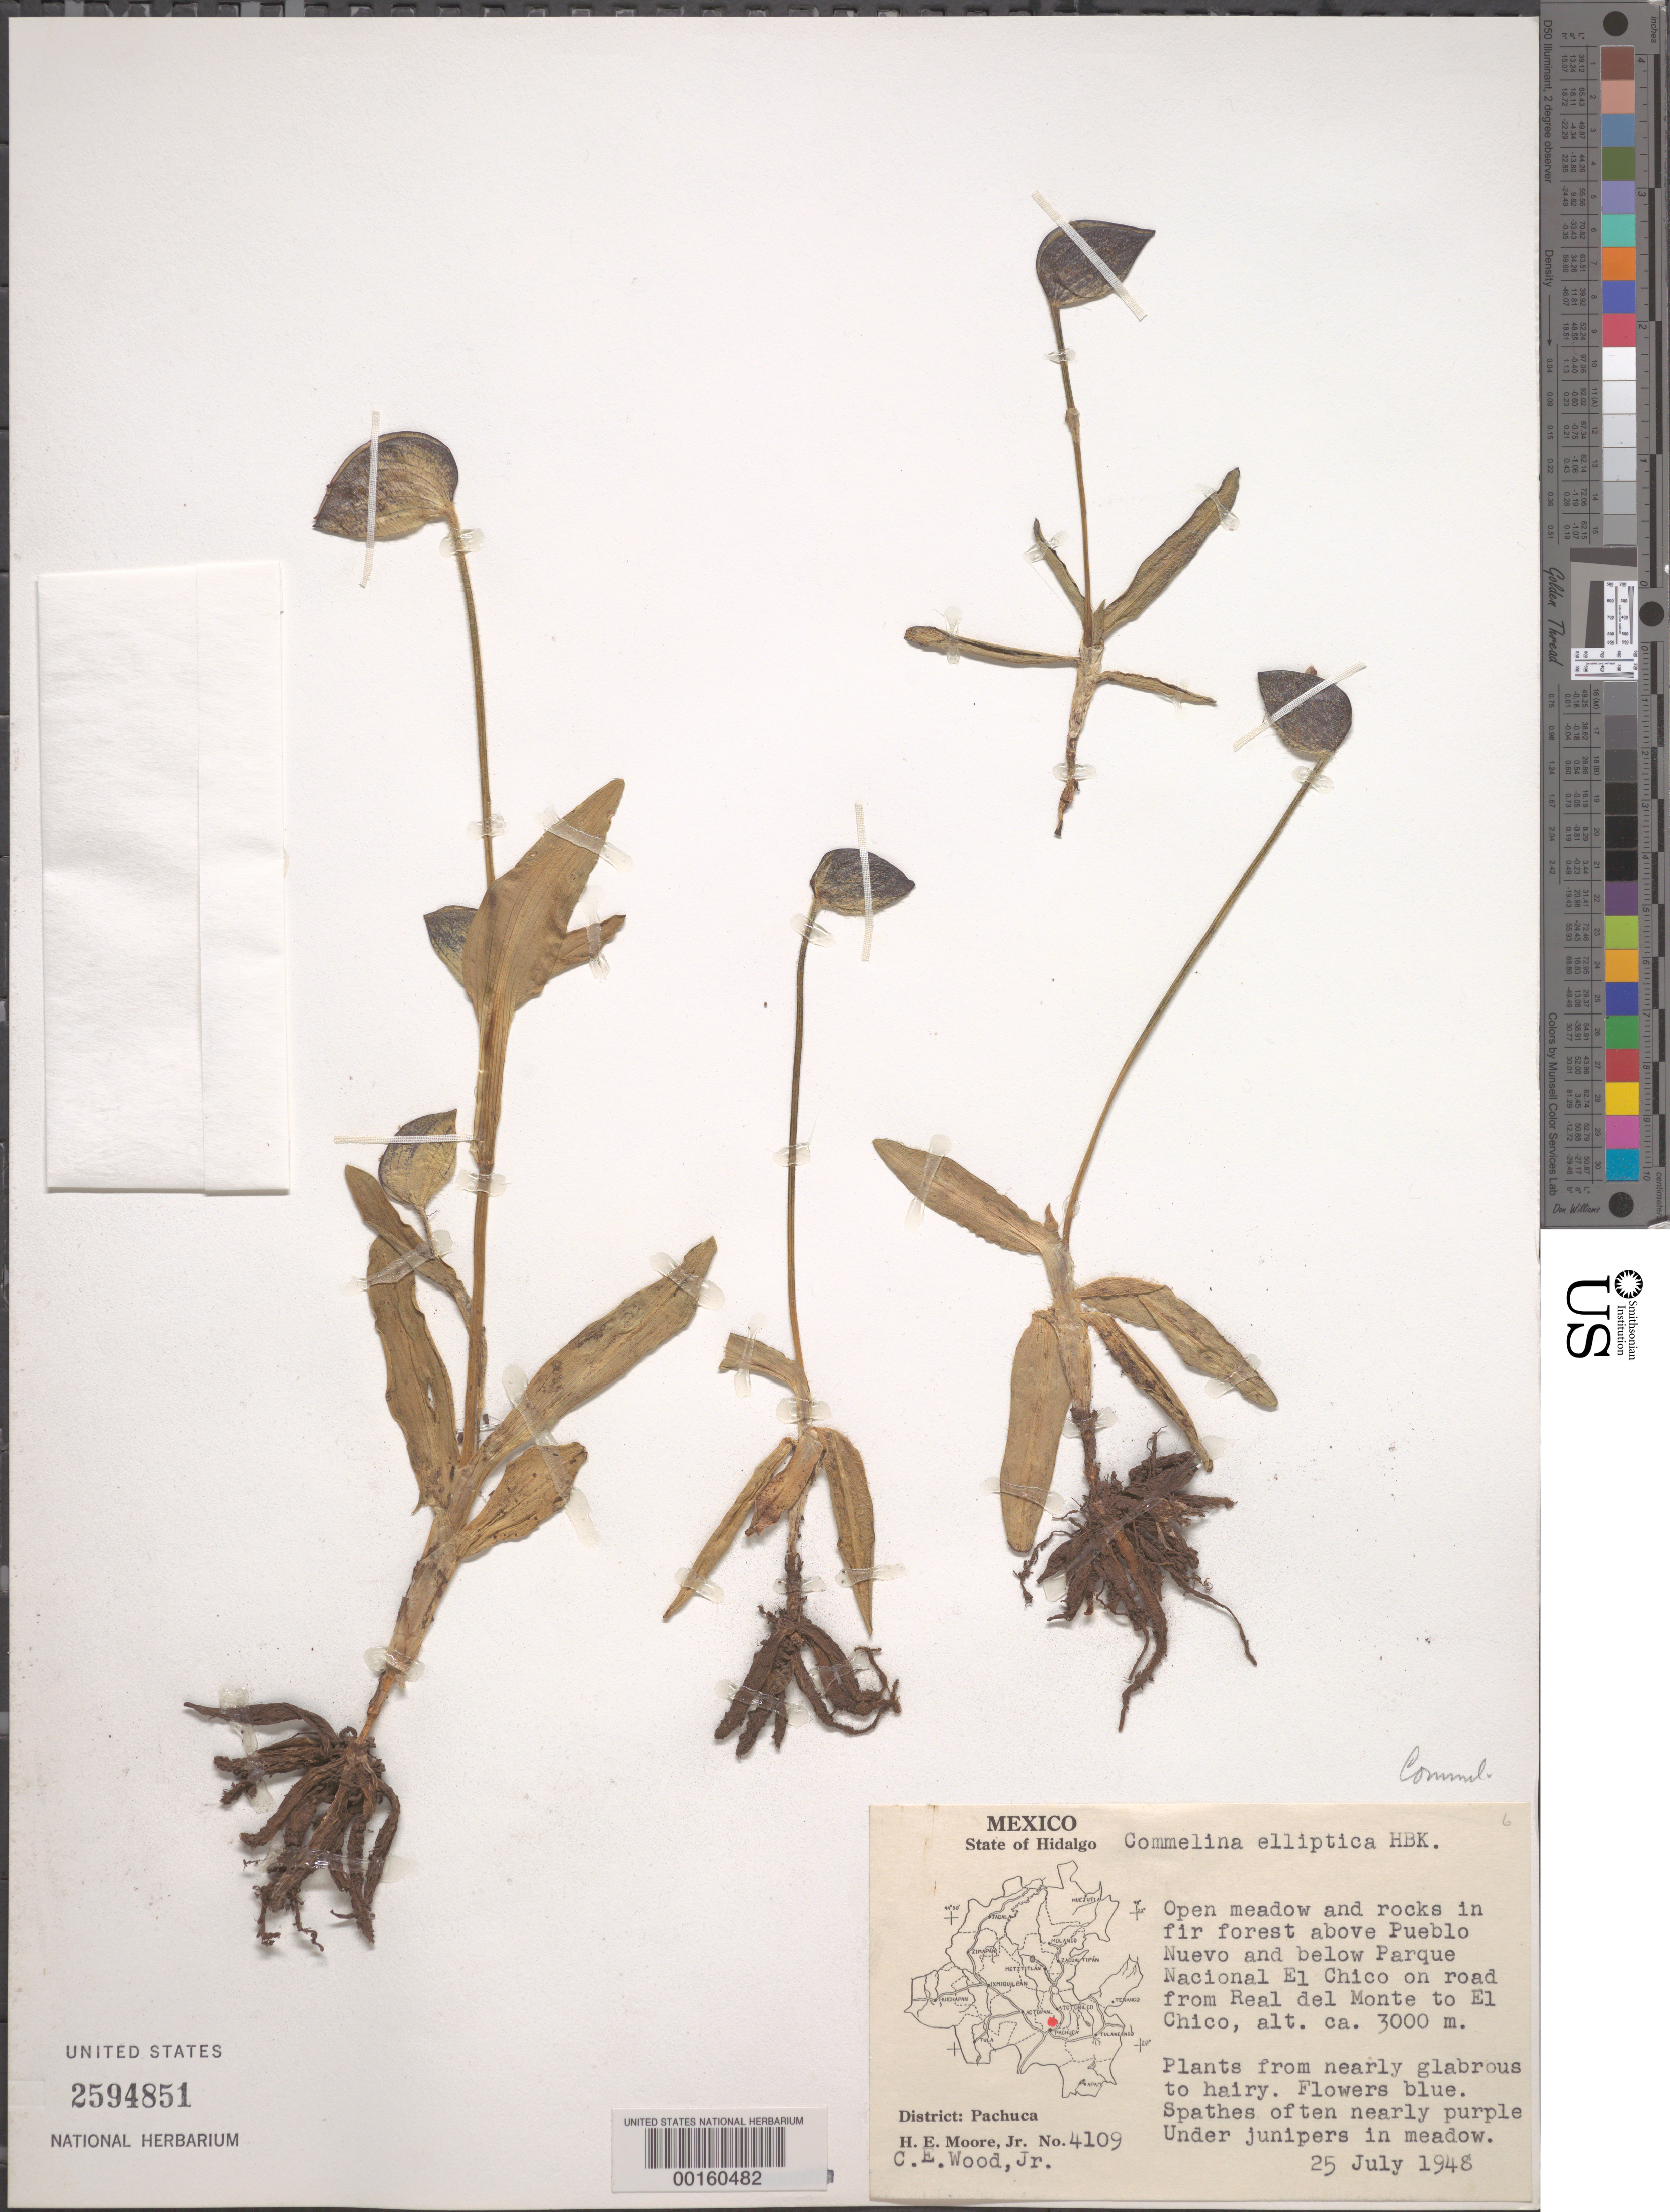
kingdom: Plantae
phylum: Tracheophyta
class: Liliopsida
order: Commelinales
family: Commelinaceae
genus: Commelina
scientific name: Commelina elliptica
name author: Kunth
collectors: C. E. Wood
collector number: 4109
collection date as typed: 25 Jul 1948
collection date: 1948-07-25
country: Mexico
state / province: Michoacán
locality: Pueblo Nuevo; below Parque National El Chico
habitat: Meadow and rocks; under junipers in fir forest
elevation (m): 3000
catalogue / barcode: US 2594851